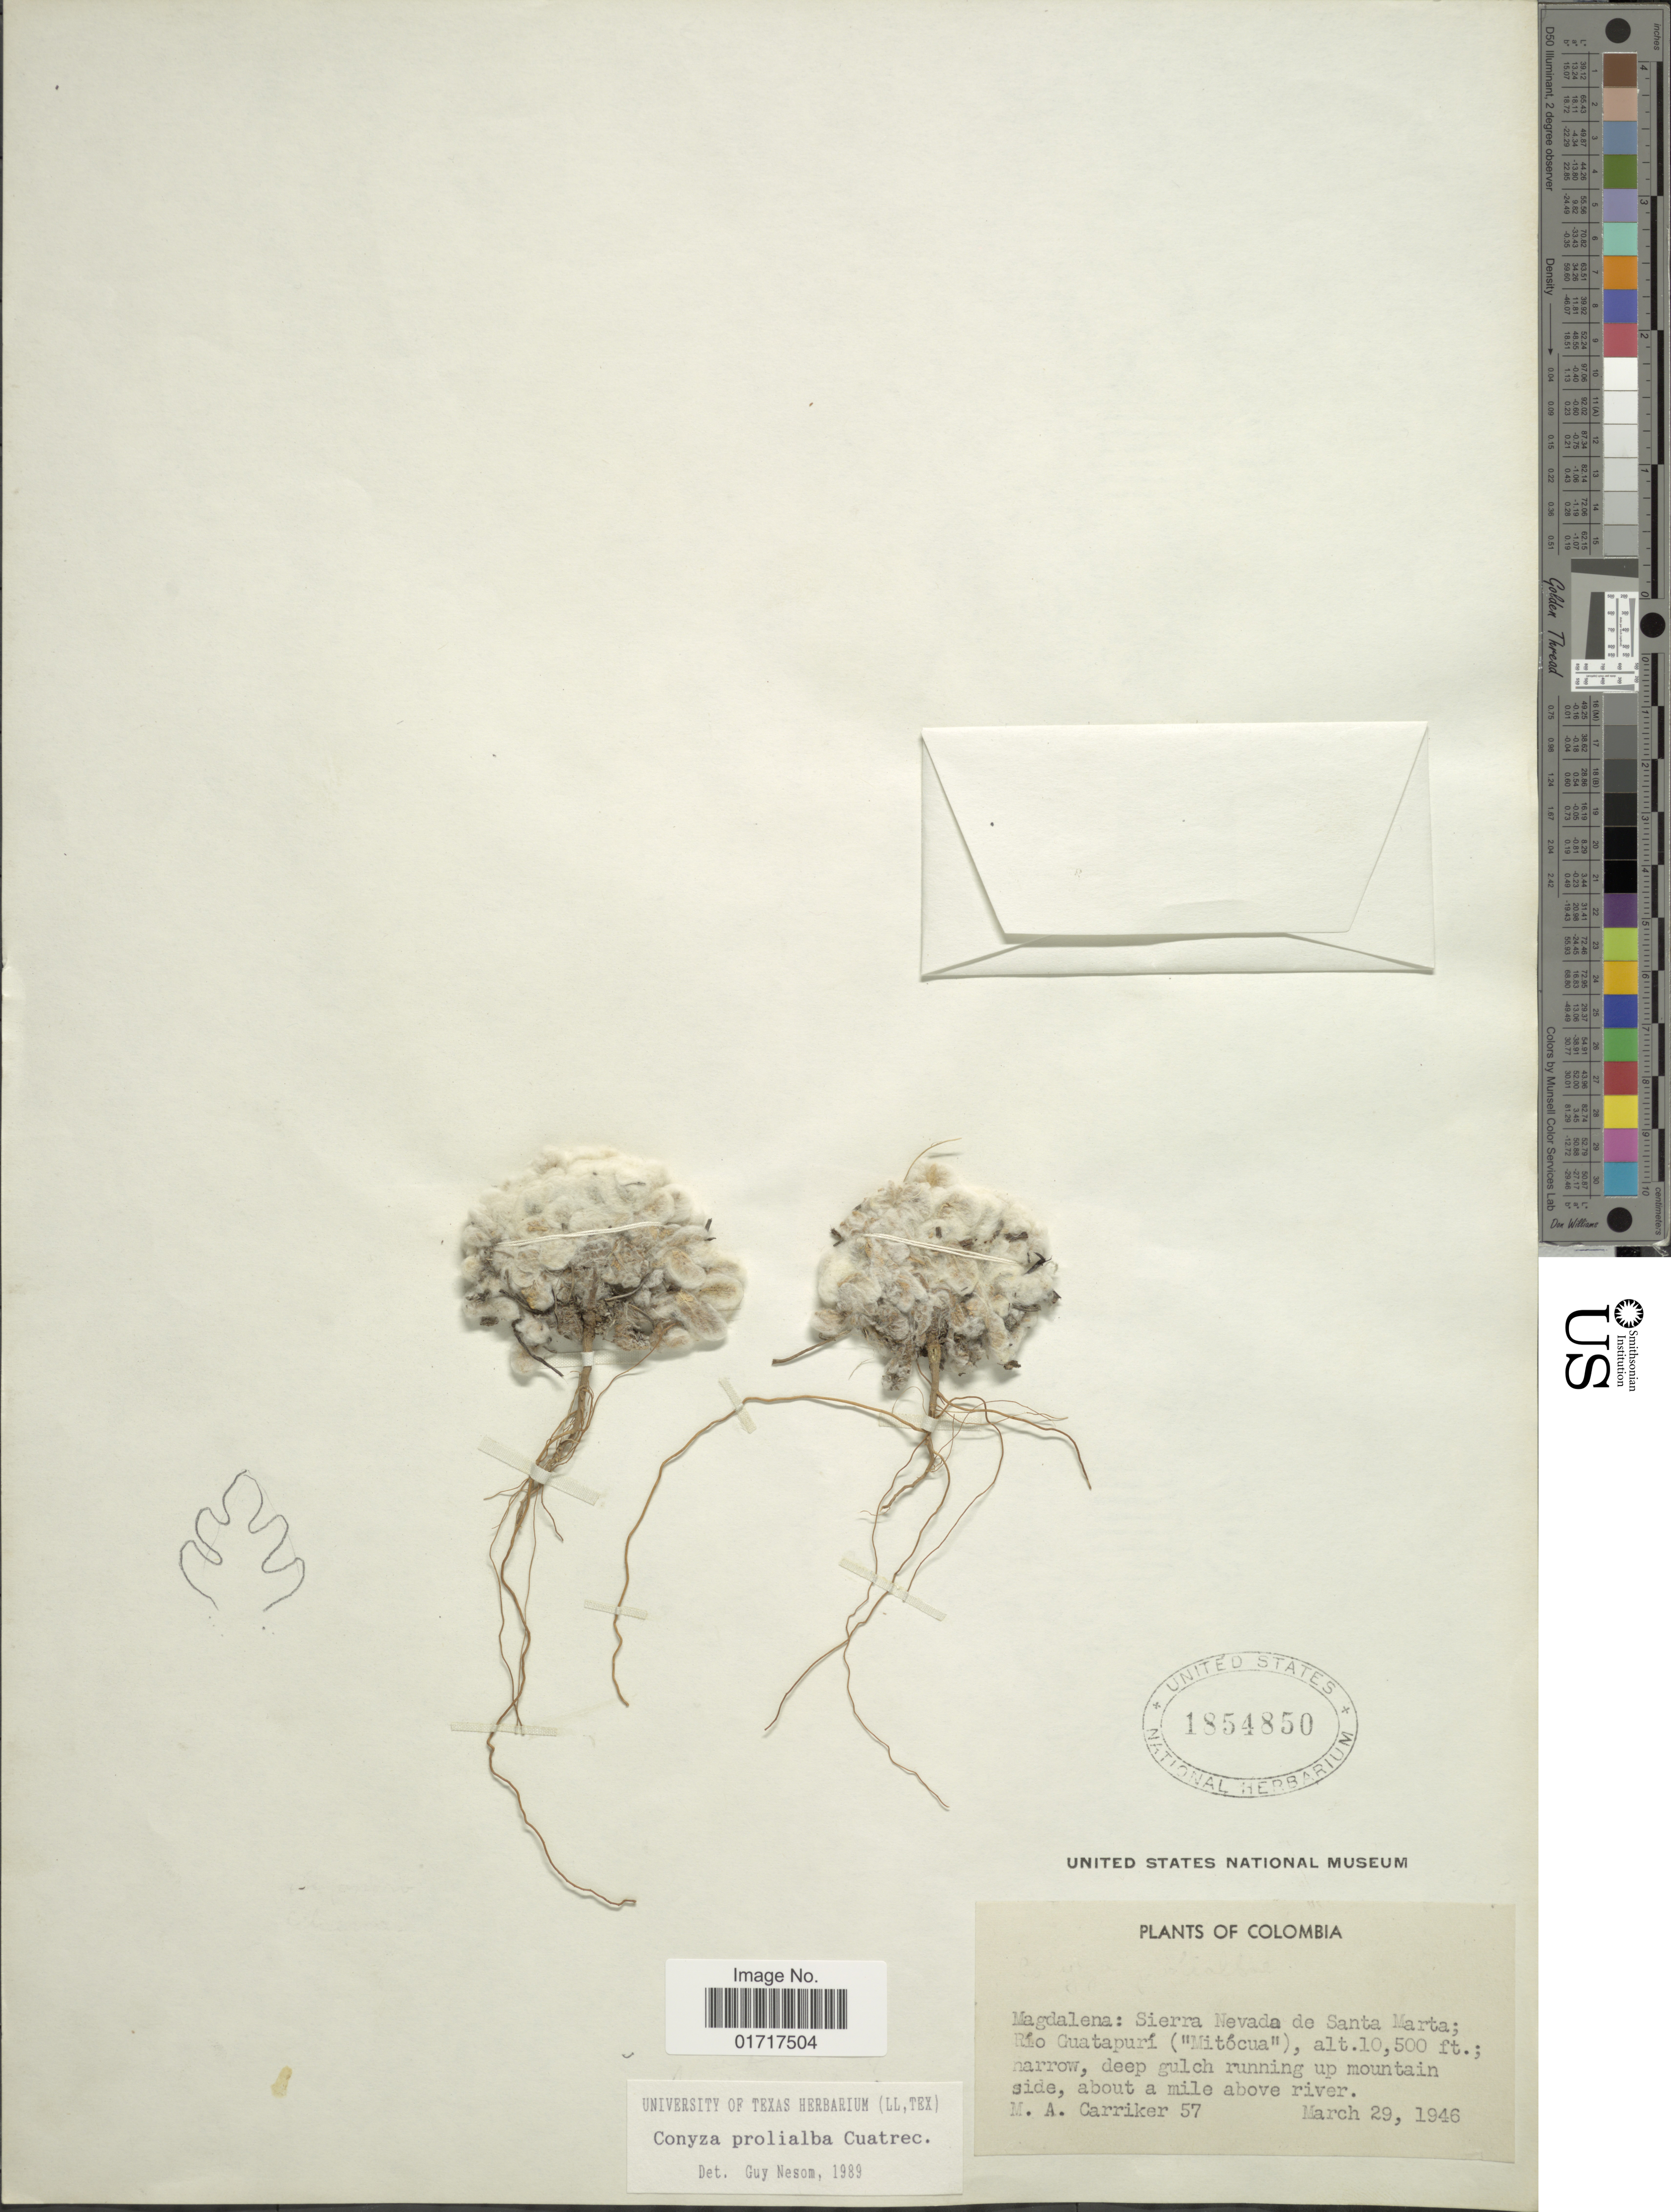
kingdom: Plantae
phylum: Tracheophyta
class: Magnoliopsida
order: Asterales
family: Asteraceae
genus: Conyza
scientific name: Conyza prolialba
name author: Cuatrec.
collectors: M. A. Carriker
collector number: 57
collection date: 1946-03-29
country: Colombia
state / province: Magdalena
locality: Magdalena: Sierra Nevada de Santa. Rio Guatapuri ("Mitocua"), running up mountain side about a mile above river.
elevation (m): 3200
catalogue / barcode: US 1854850